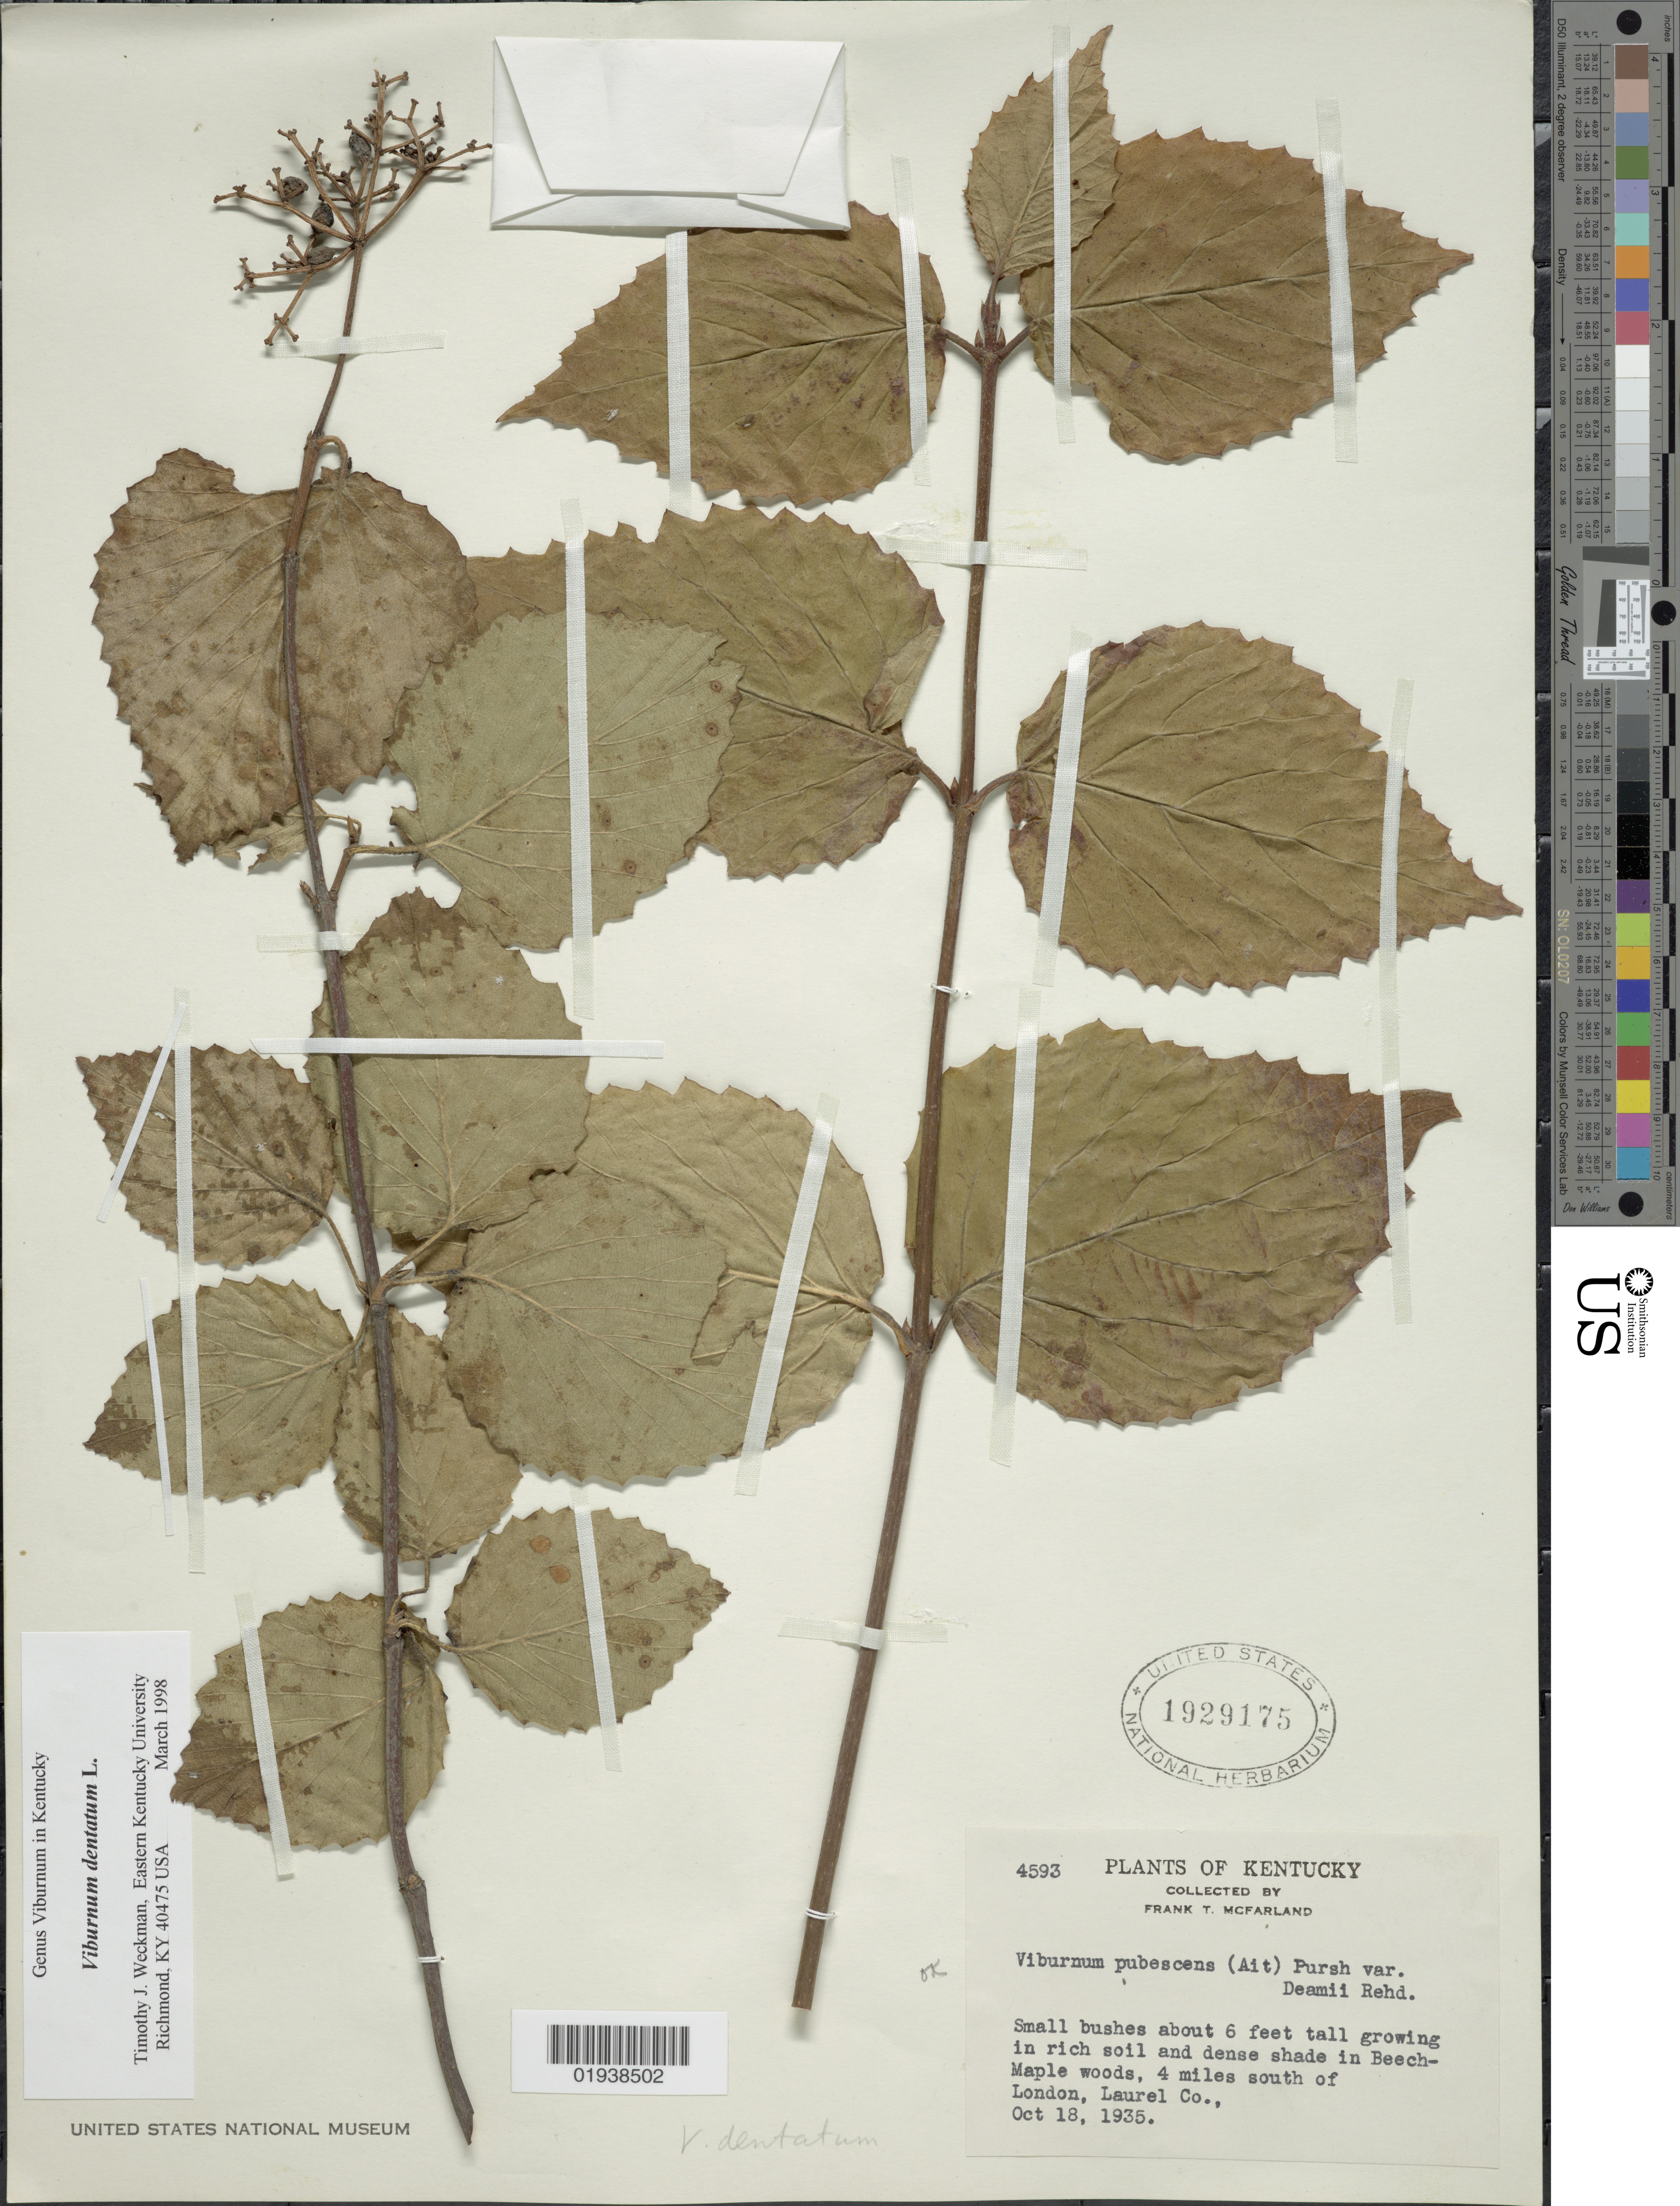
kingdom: Plantae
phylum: Tracheophyta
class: Magnoliopsida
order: Dipsacales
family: Viburnaceae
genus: Viburnum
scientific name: Viburnum dentatum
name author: L.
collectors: F. McFarland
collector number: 4593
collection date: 1935-10-18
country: United States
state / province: Kentucky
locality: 4 miles south of London, Laurel Co.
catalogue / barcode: US 1929175